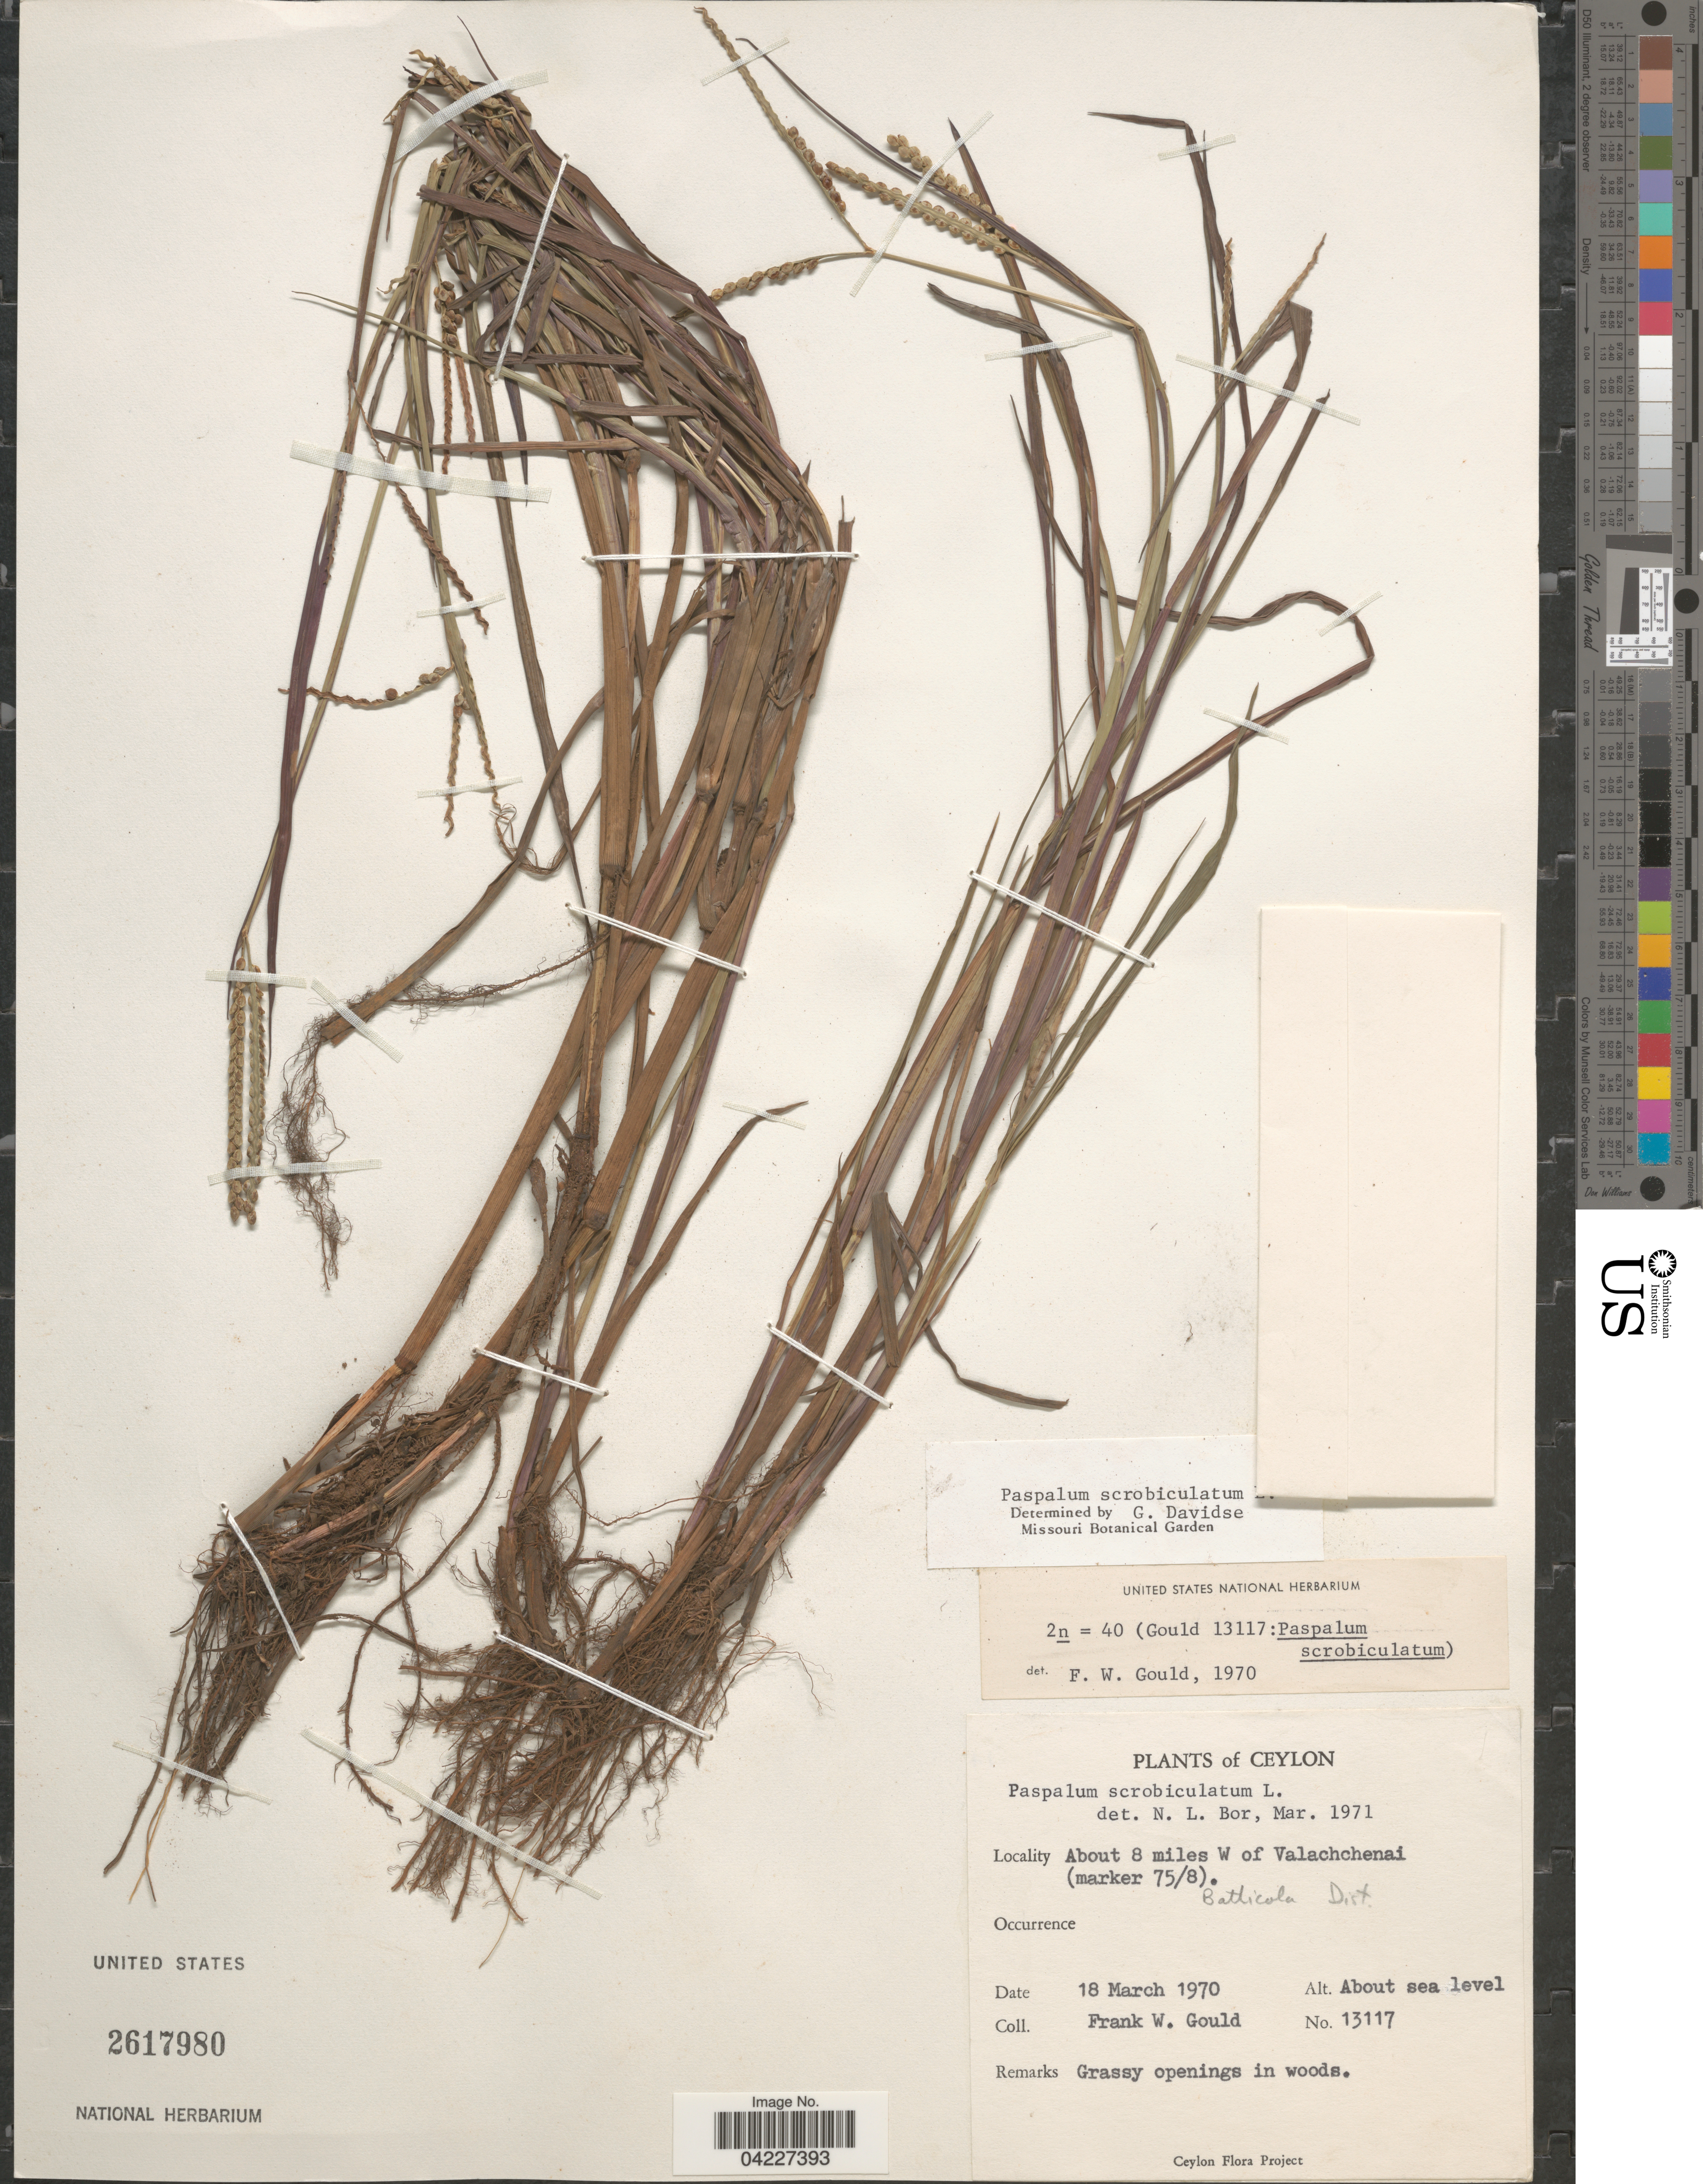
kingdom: Plantae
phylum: Tracheophyta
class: Liliopsida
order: Poales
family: Poaceae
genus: Paspalum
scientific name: Paspalum scrobiculatum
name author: L.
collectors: F. W. Gould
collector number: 13117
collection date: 1970-03-18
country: Sri Lanka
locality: Ceylon. About 8 miles W of Valachchenai (marker 75/8). Batticola Dist.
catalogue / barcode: US 2617980